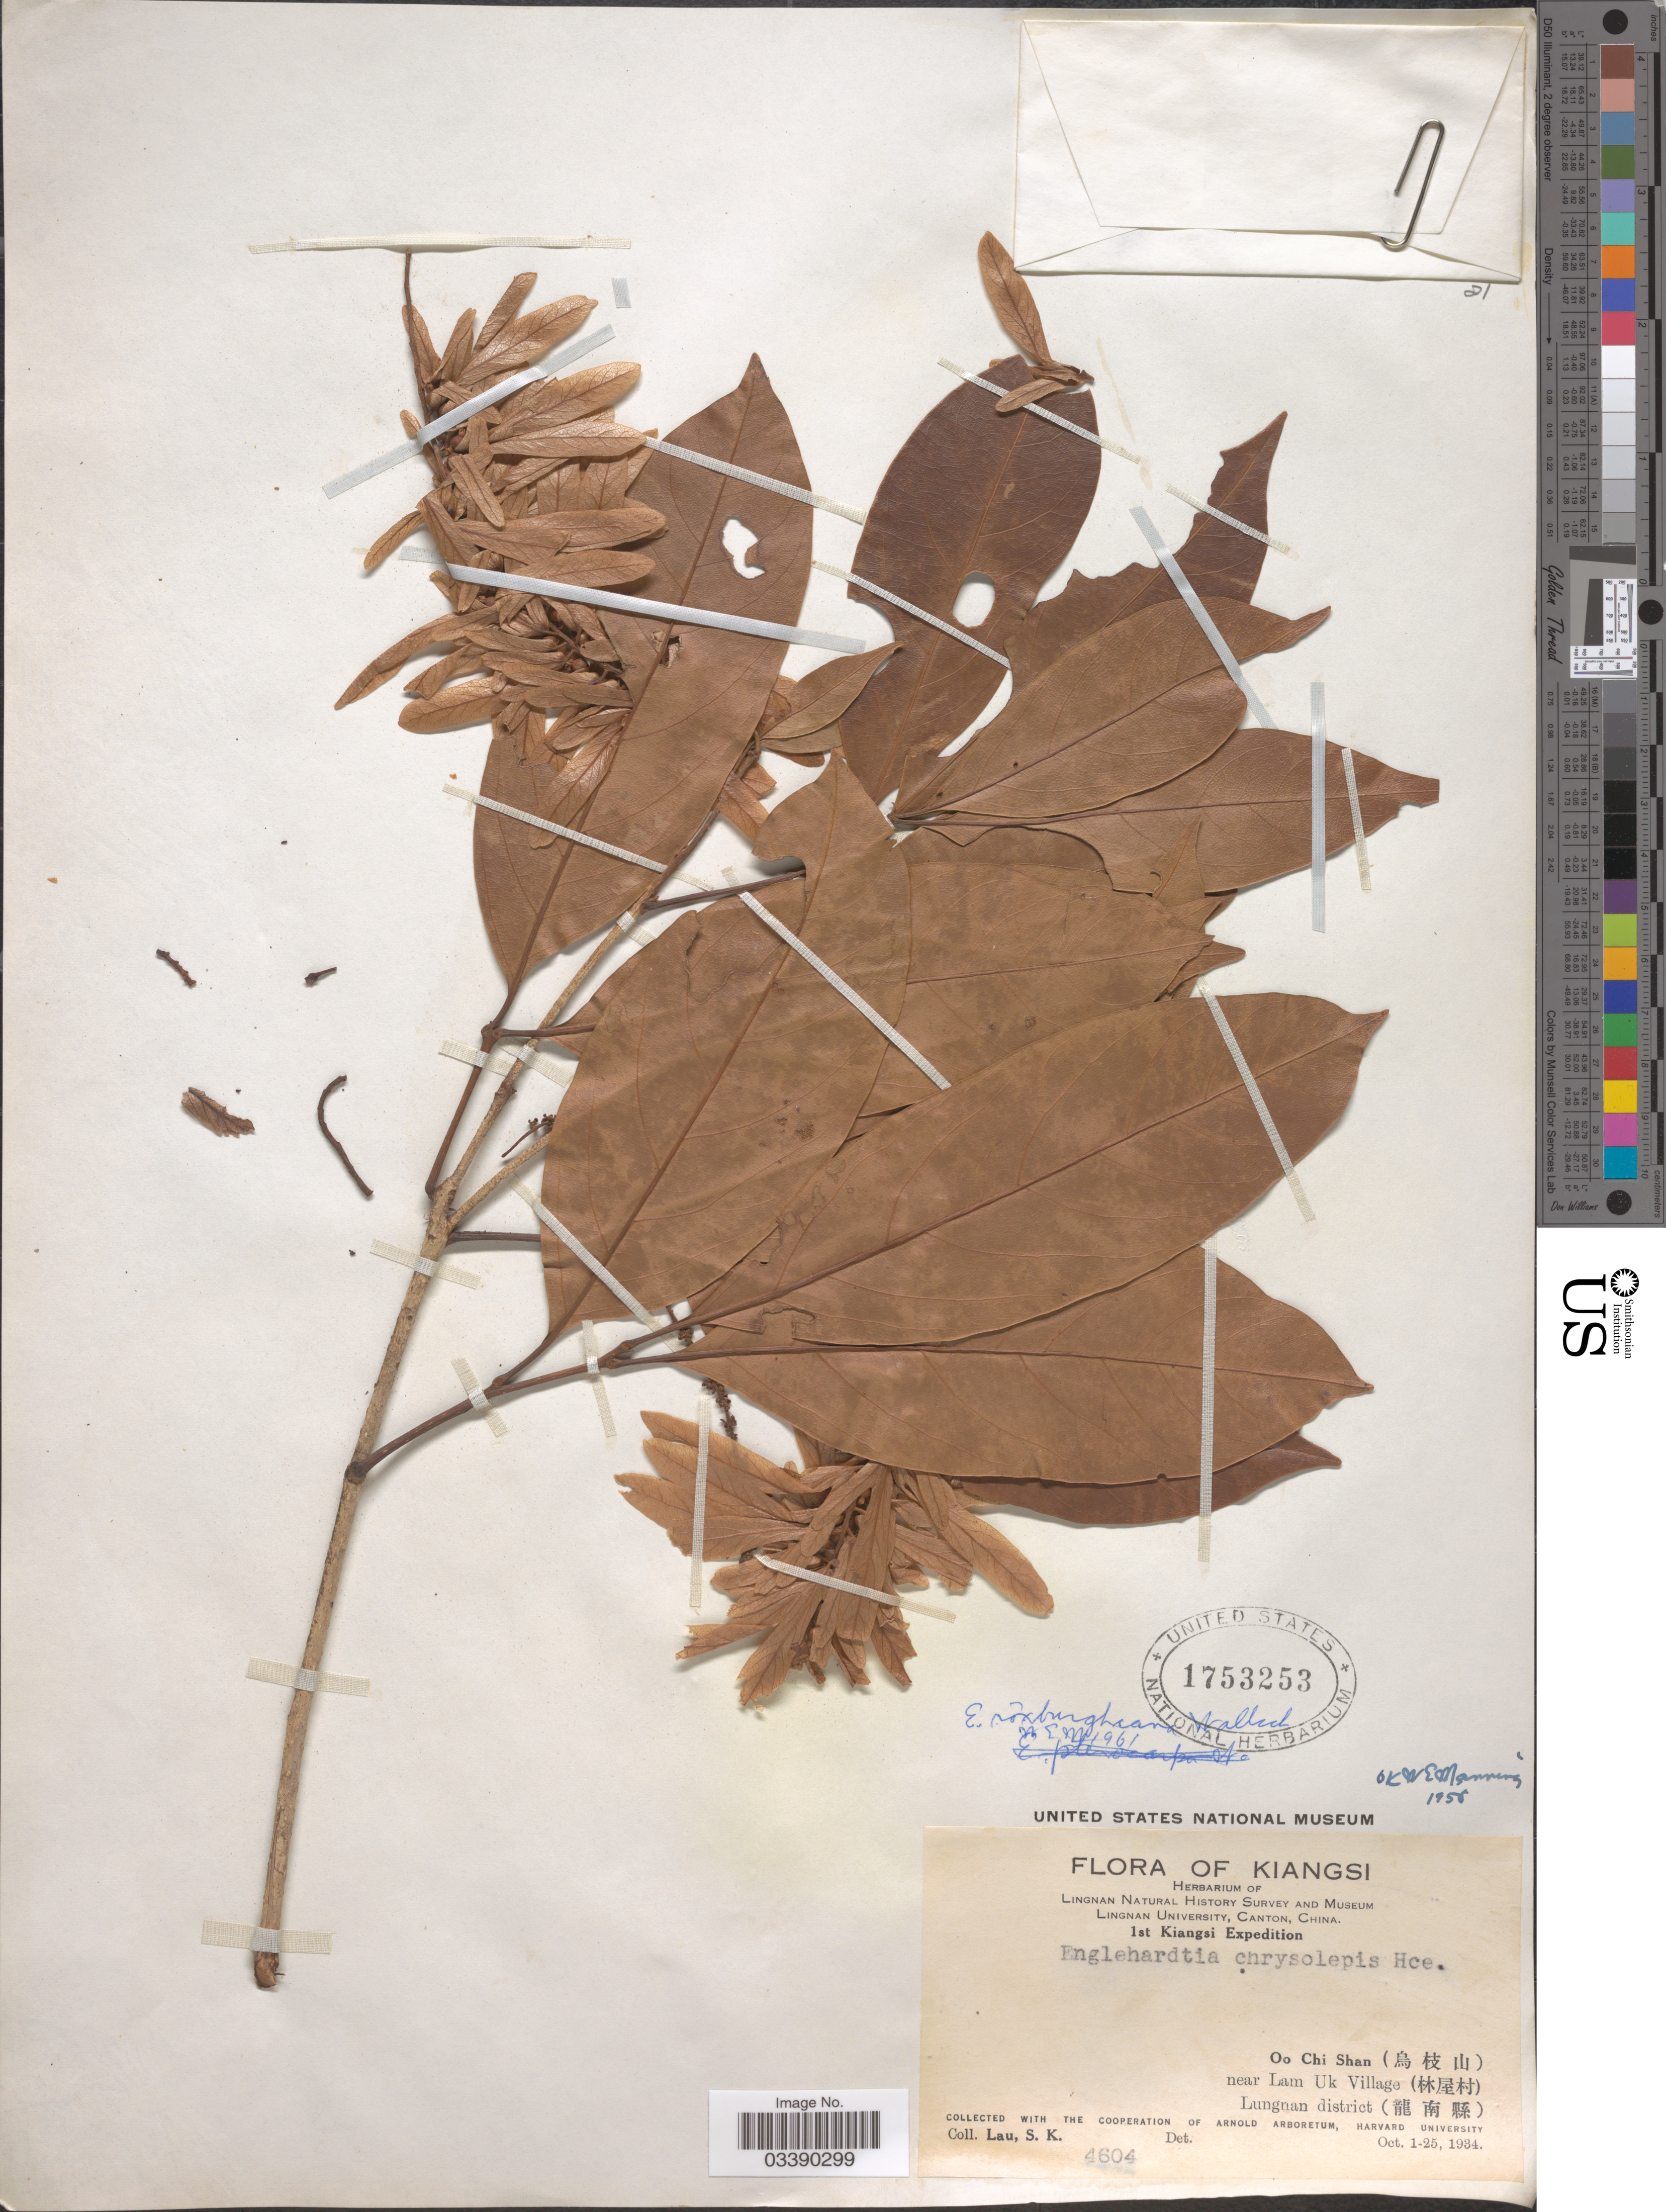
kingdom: Plantae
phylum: Tracheophyta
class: Magnoliopsida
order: Fagales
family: Juglandaceae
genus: Engelhardia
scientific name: Engelhardia roxburghiana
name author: Lindl.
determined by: Strong, Mark T., (BOT), Smithsonian Institution - National Museum of Natural History (UNITED STATES)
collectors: S. K. Lau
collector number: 4604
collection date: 1934-10-01/1934-10-25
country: China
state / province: Jiangxi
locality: Kiangsi. Oo Chi Shan (X) near Lam Uk Village (X) Lungnan district (X).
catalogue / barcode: US 1753253